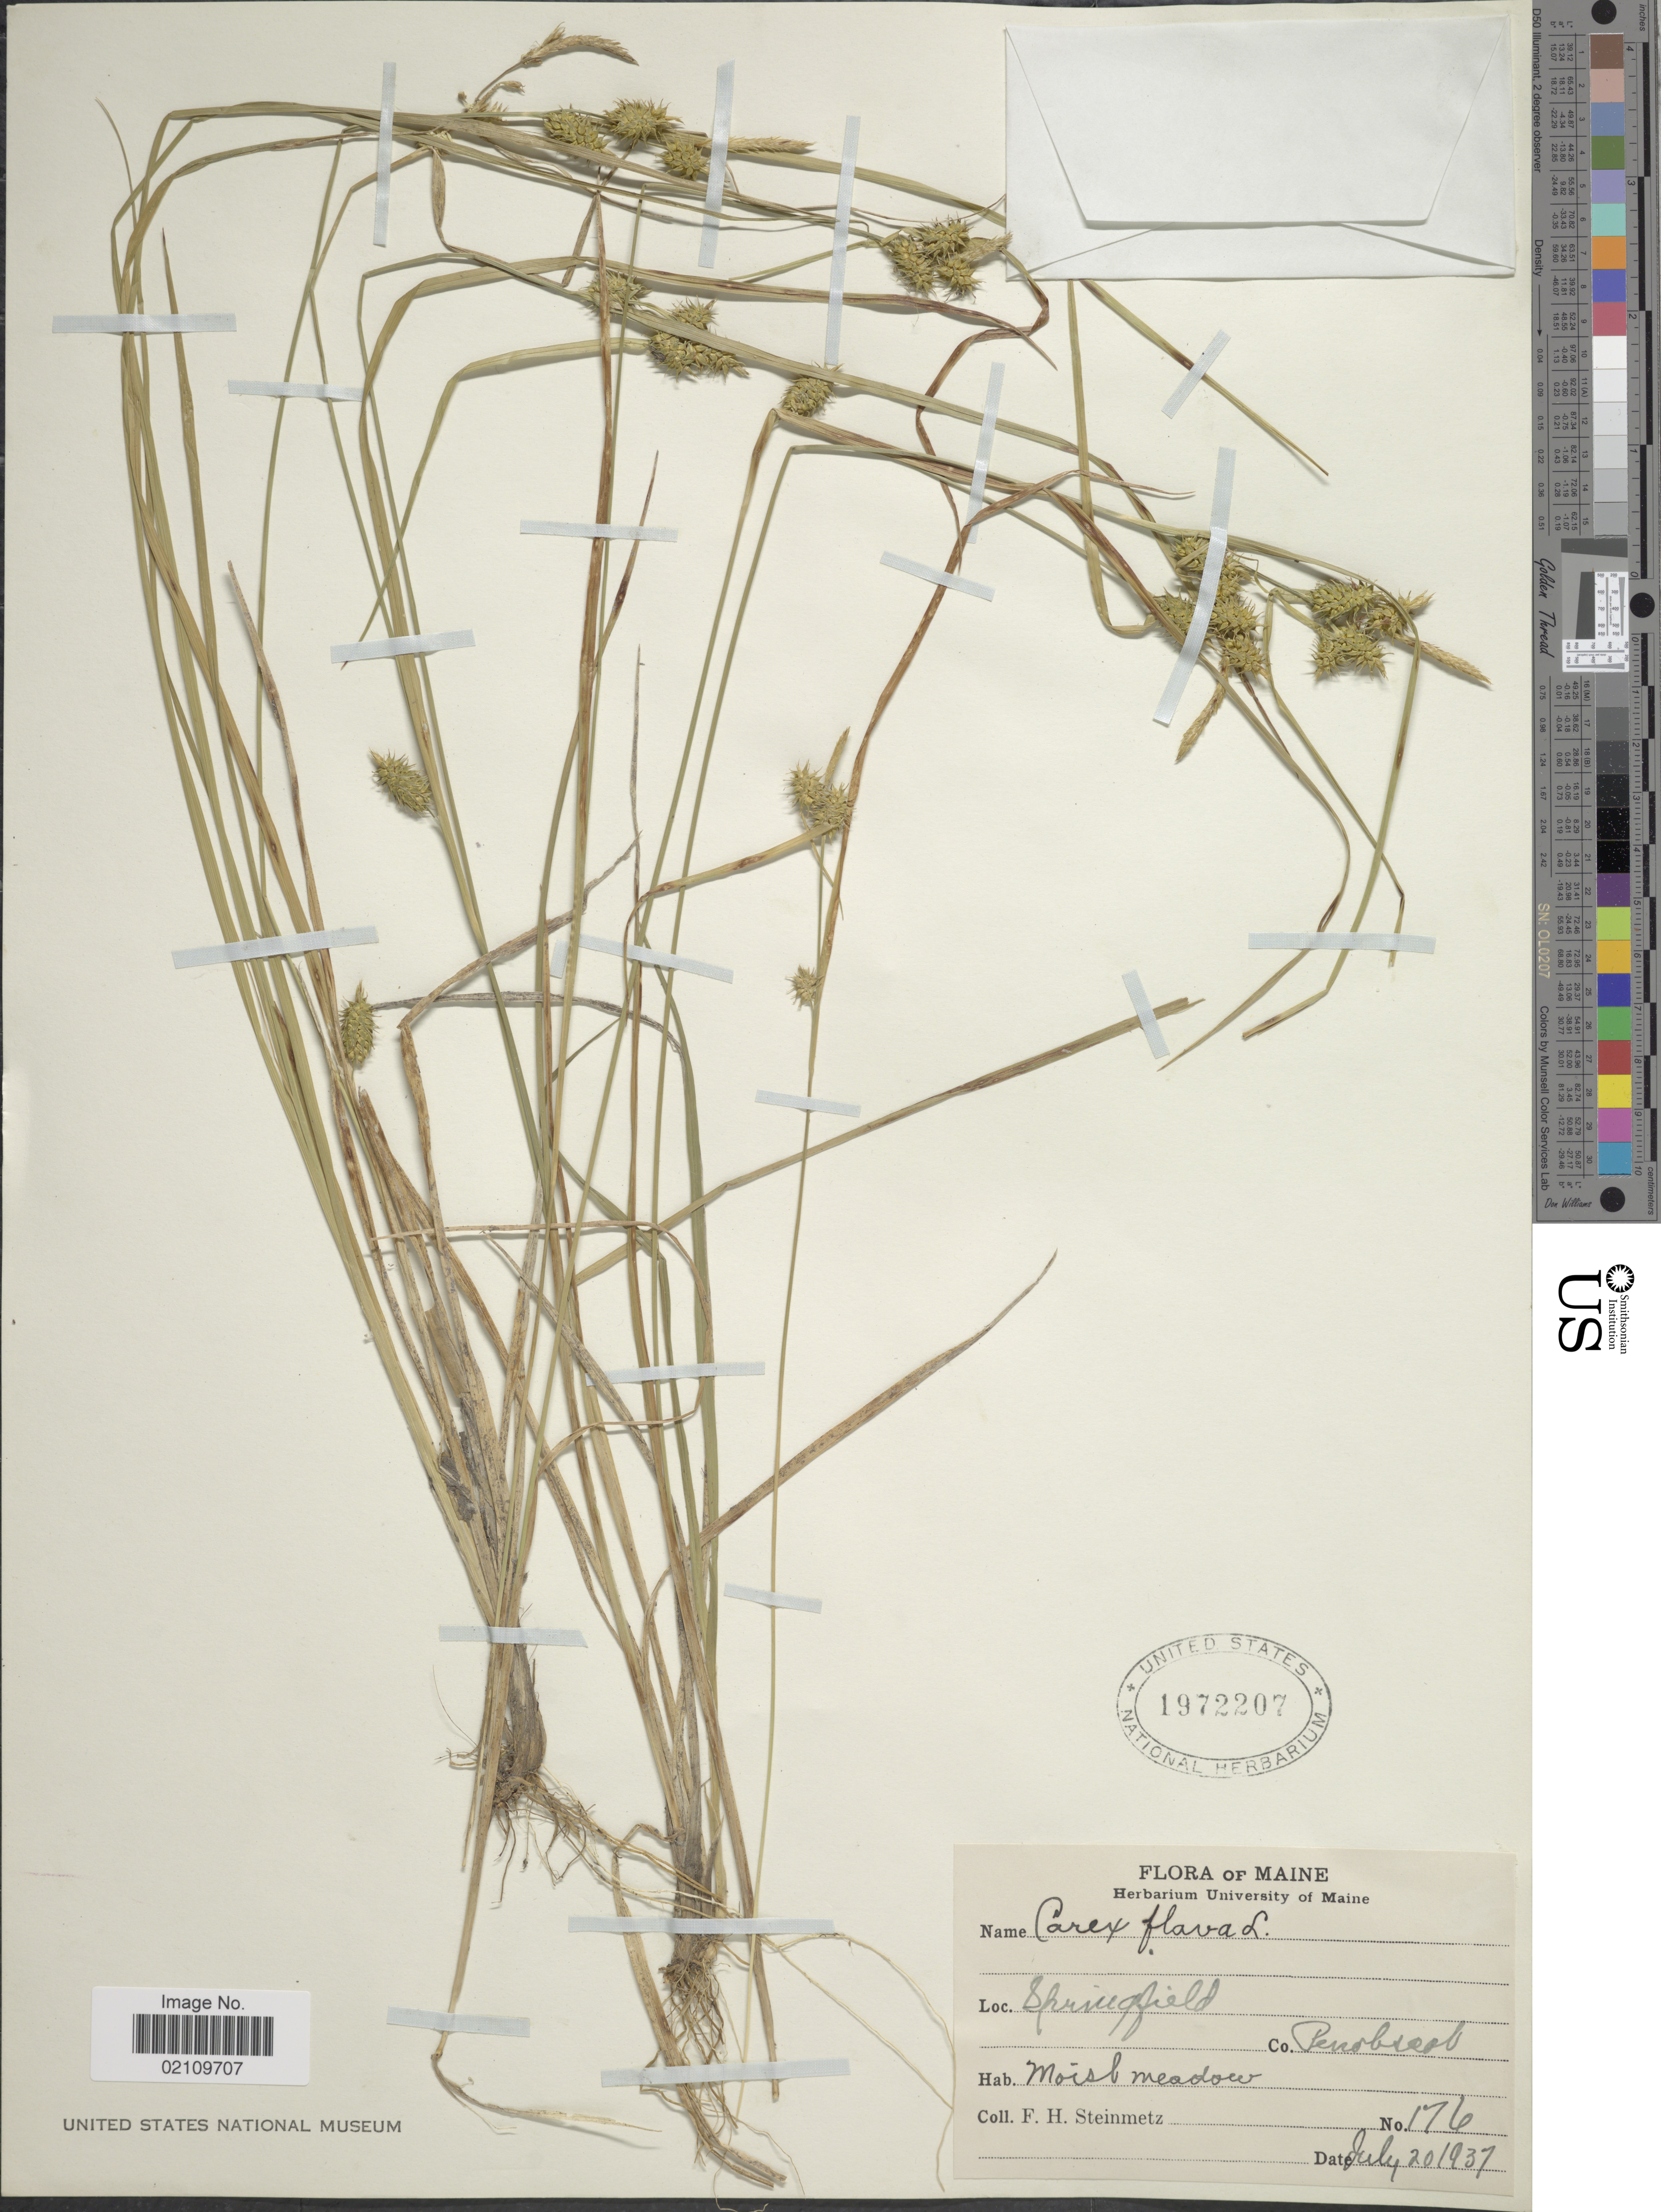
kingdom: Plantae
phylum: Tracheophyta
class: Liliopsida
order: Poales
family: Cyperaceae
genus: Carex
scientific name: Carex flava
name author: L.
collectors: F. H. Steinmetz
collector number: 176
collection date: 1937-07-20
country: United States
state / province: Maine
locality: Springfield. Co. Pembrook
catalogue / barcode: US 1972207